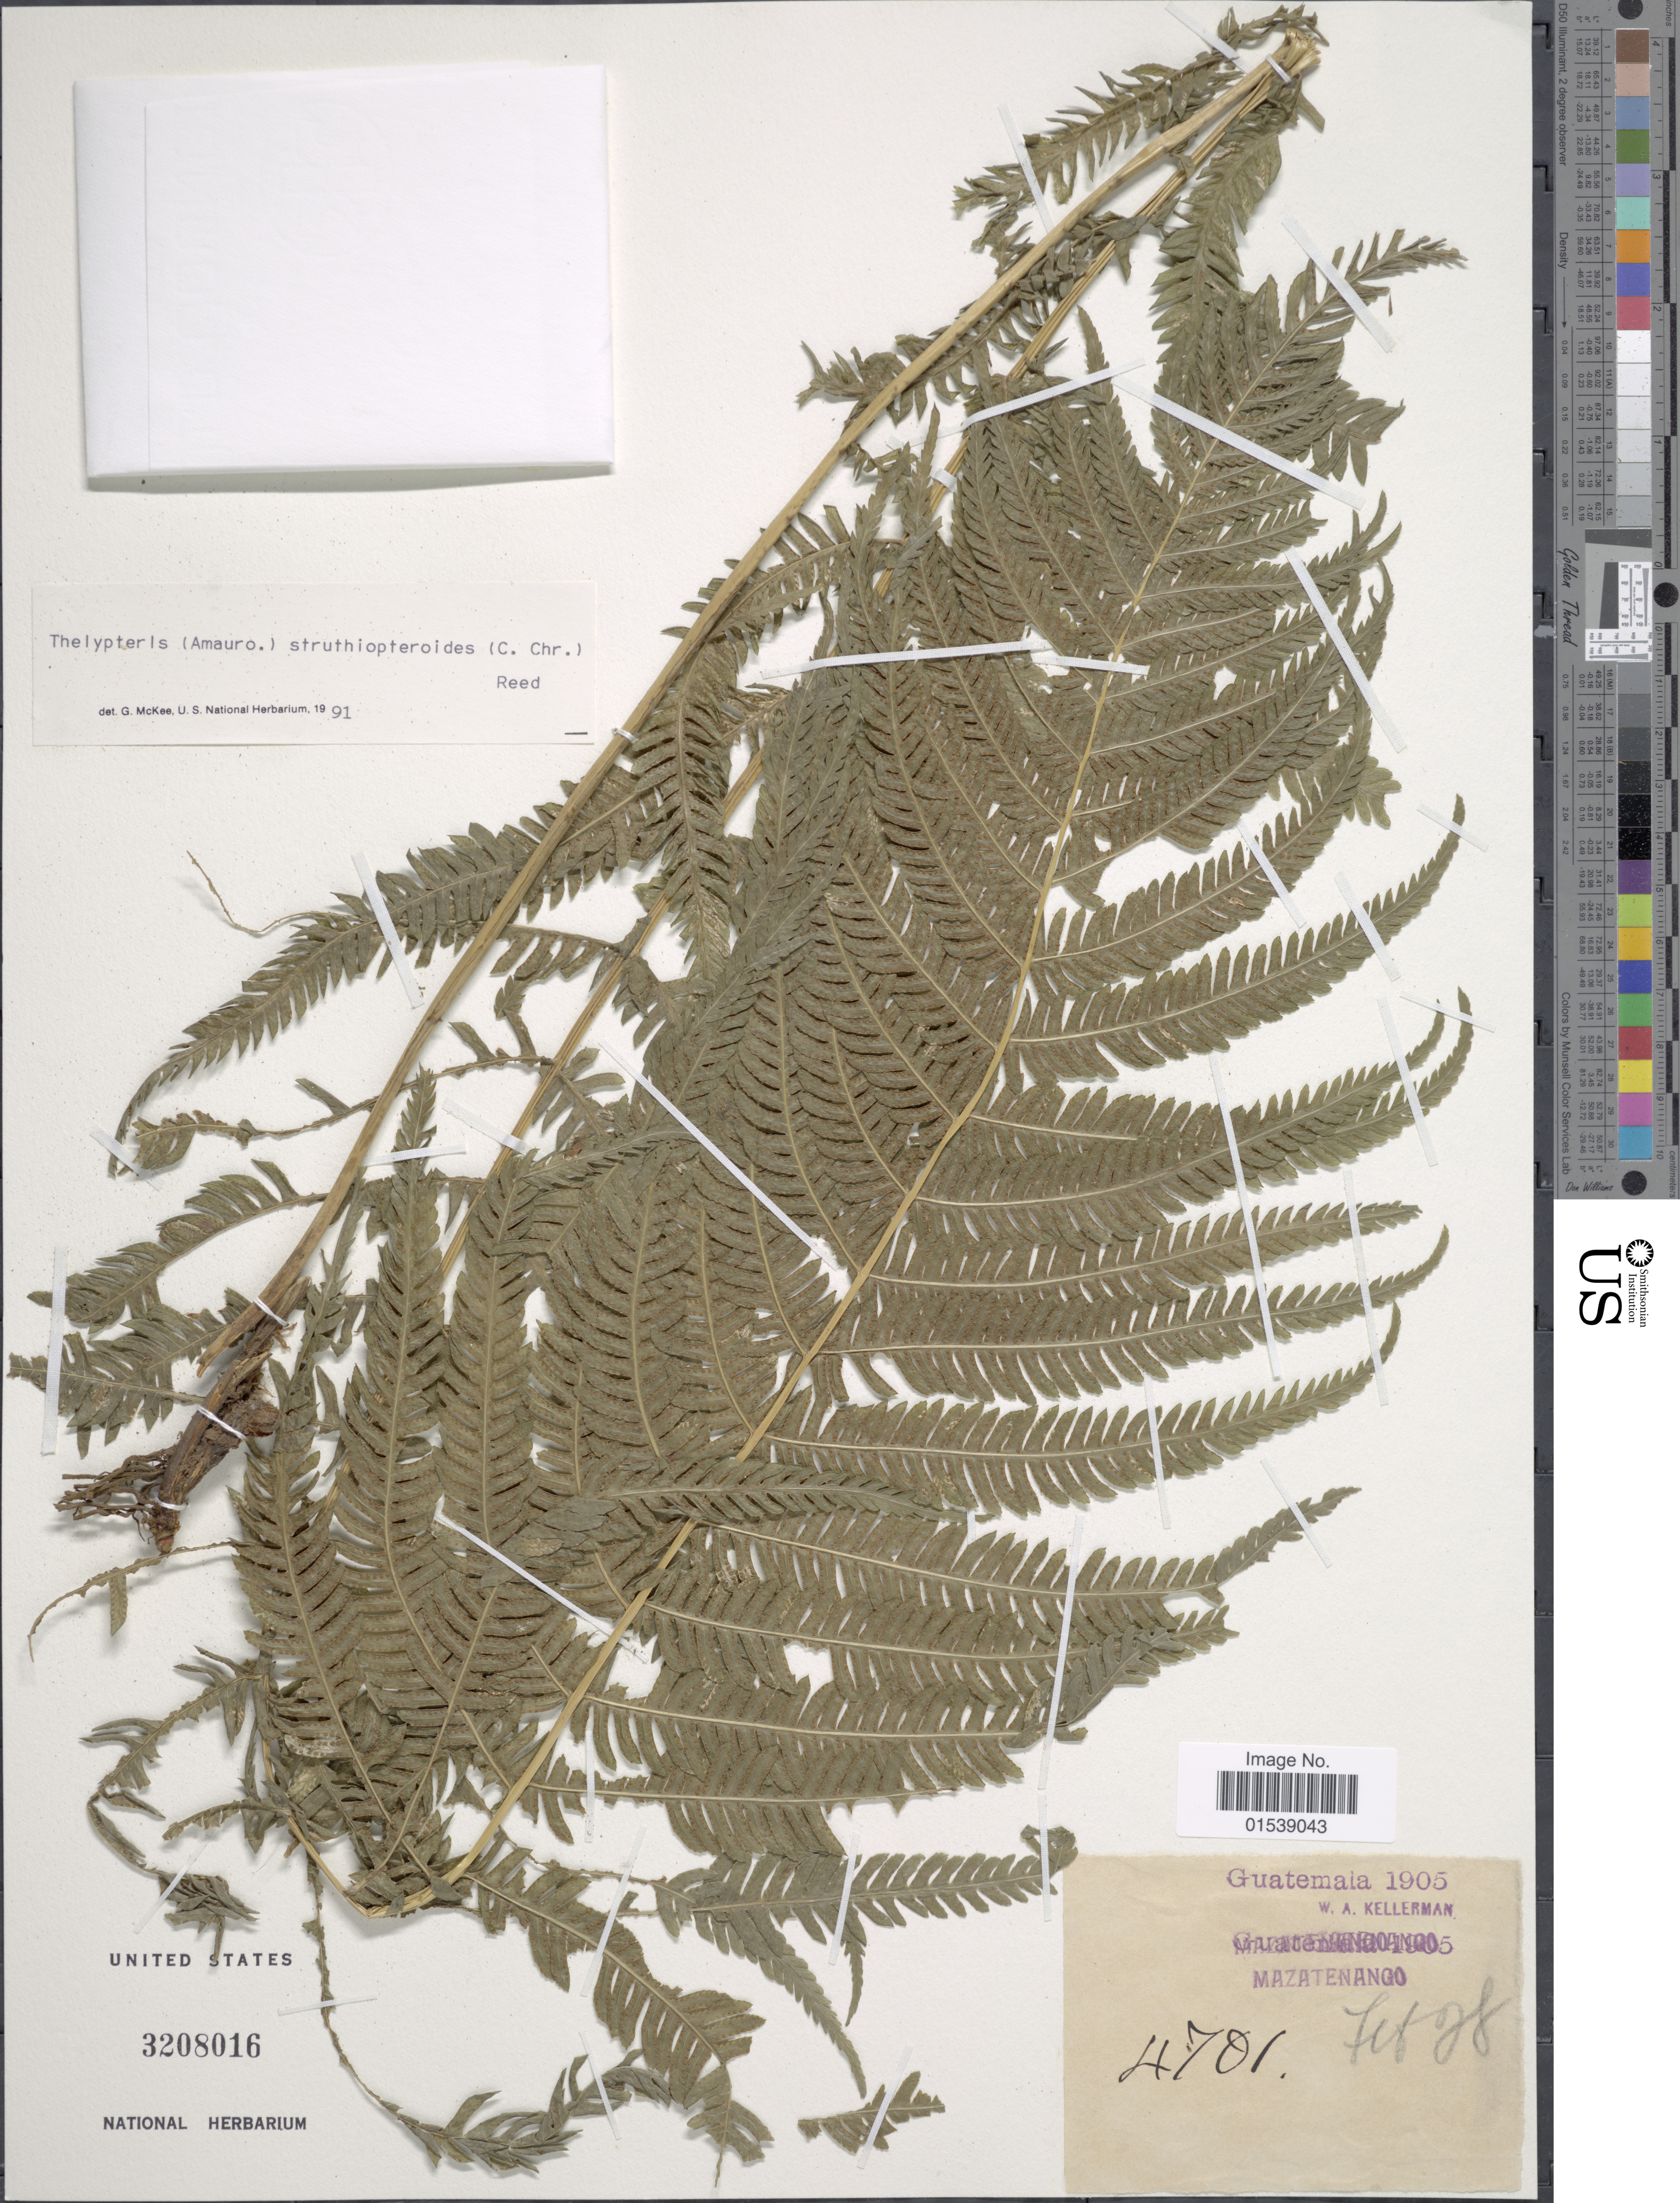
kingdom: Plantae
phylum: Tracheophyta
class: Polypodiopsida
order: Polypodiales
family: Thelypteridaceae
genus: Amauropelta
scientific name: Amauropelta struthiopteroides (C. Chr.) comb. nov., ined 2015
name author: (C. Chr.)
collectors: W. Kellerman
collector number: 4701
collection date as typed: Transcribed d/m/y: /2/78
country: Guatemala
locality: Mazatenango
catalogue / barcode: US 3208016